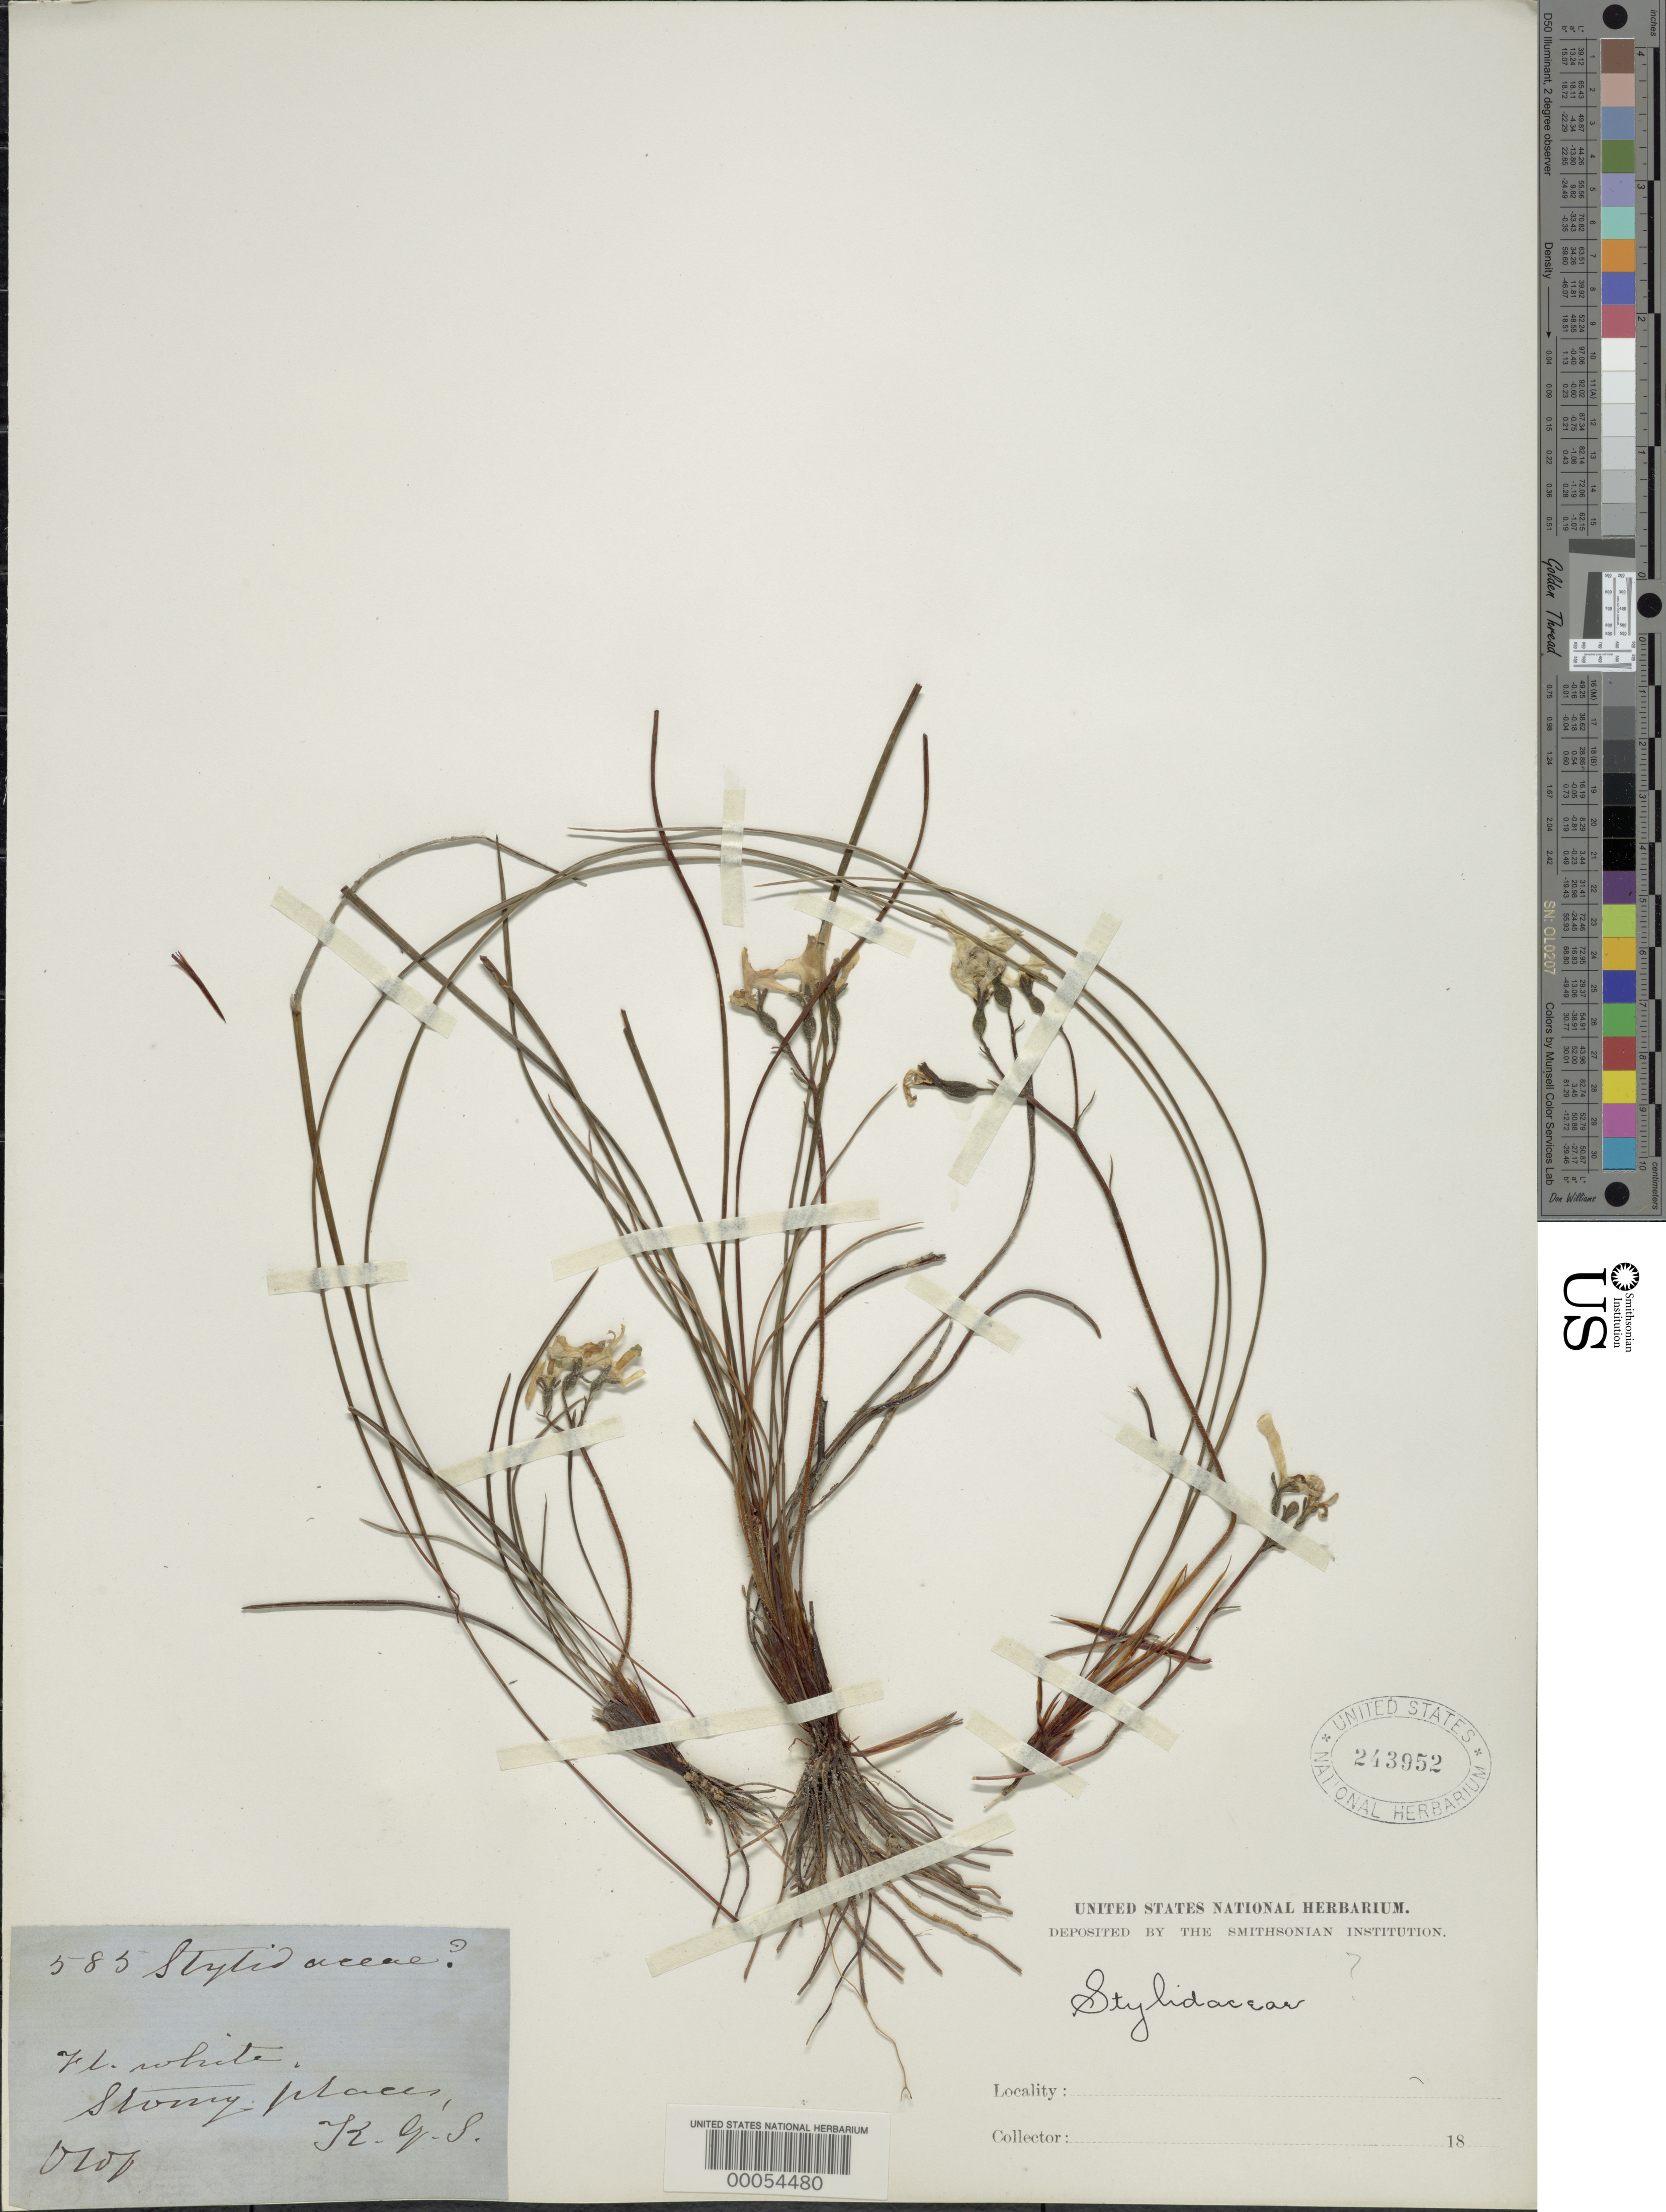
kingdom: Plantae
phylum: Tracheophyta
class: Magnoliopsida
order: Asterales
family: Stylidiaceae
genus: Stylidium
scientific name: Stylidium sp.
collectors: Wilkes Explor. Exped.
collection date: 1838/1842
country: Australia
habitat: Stony places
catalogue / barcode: US 243952